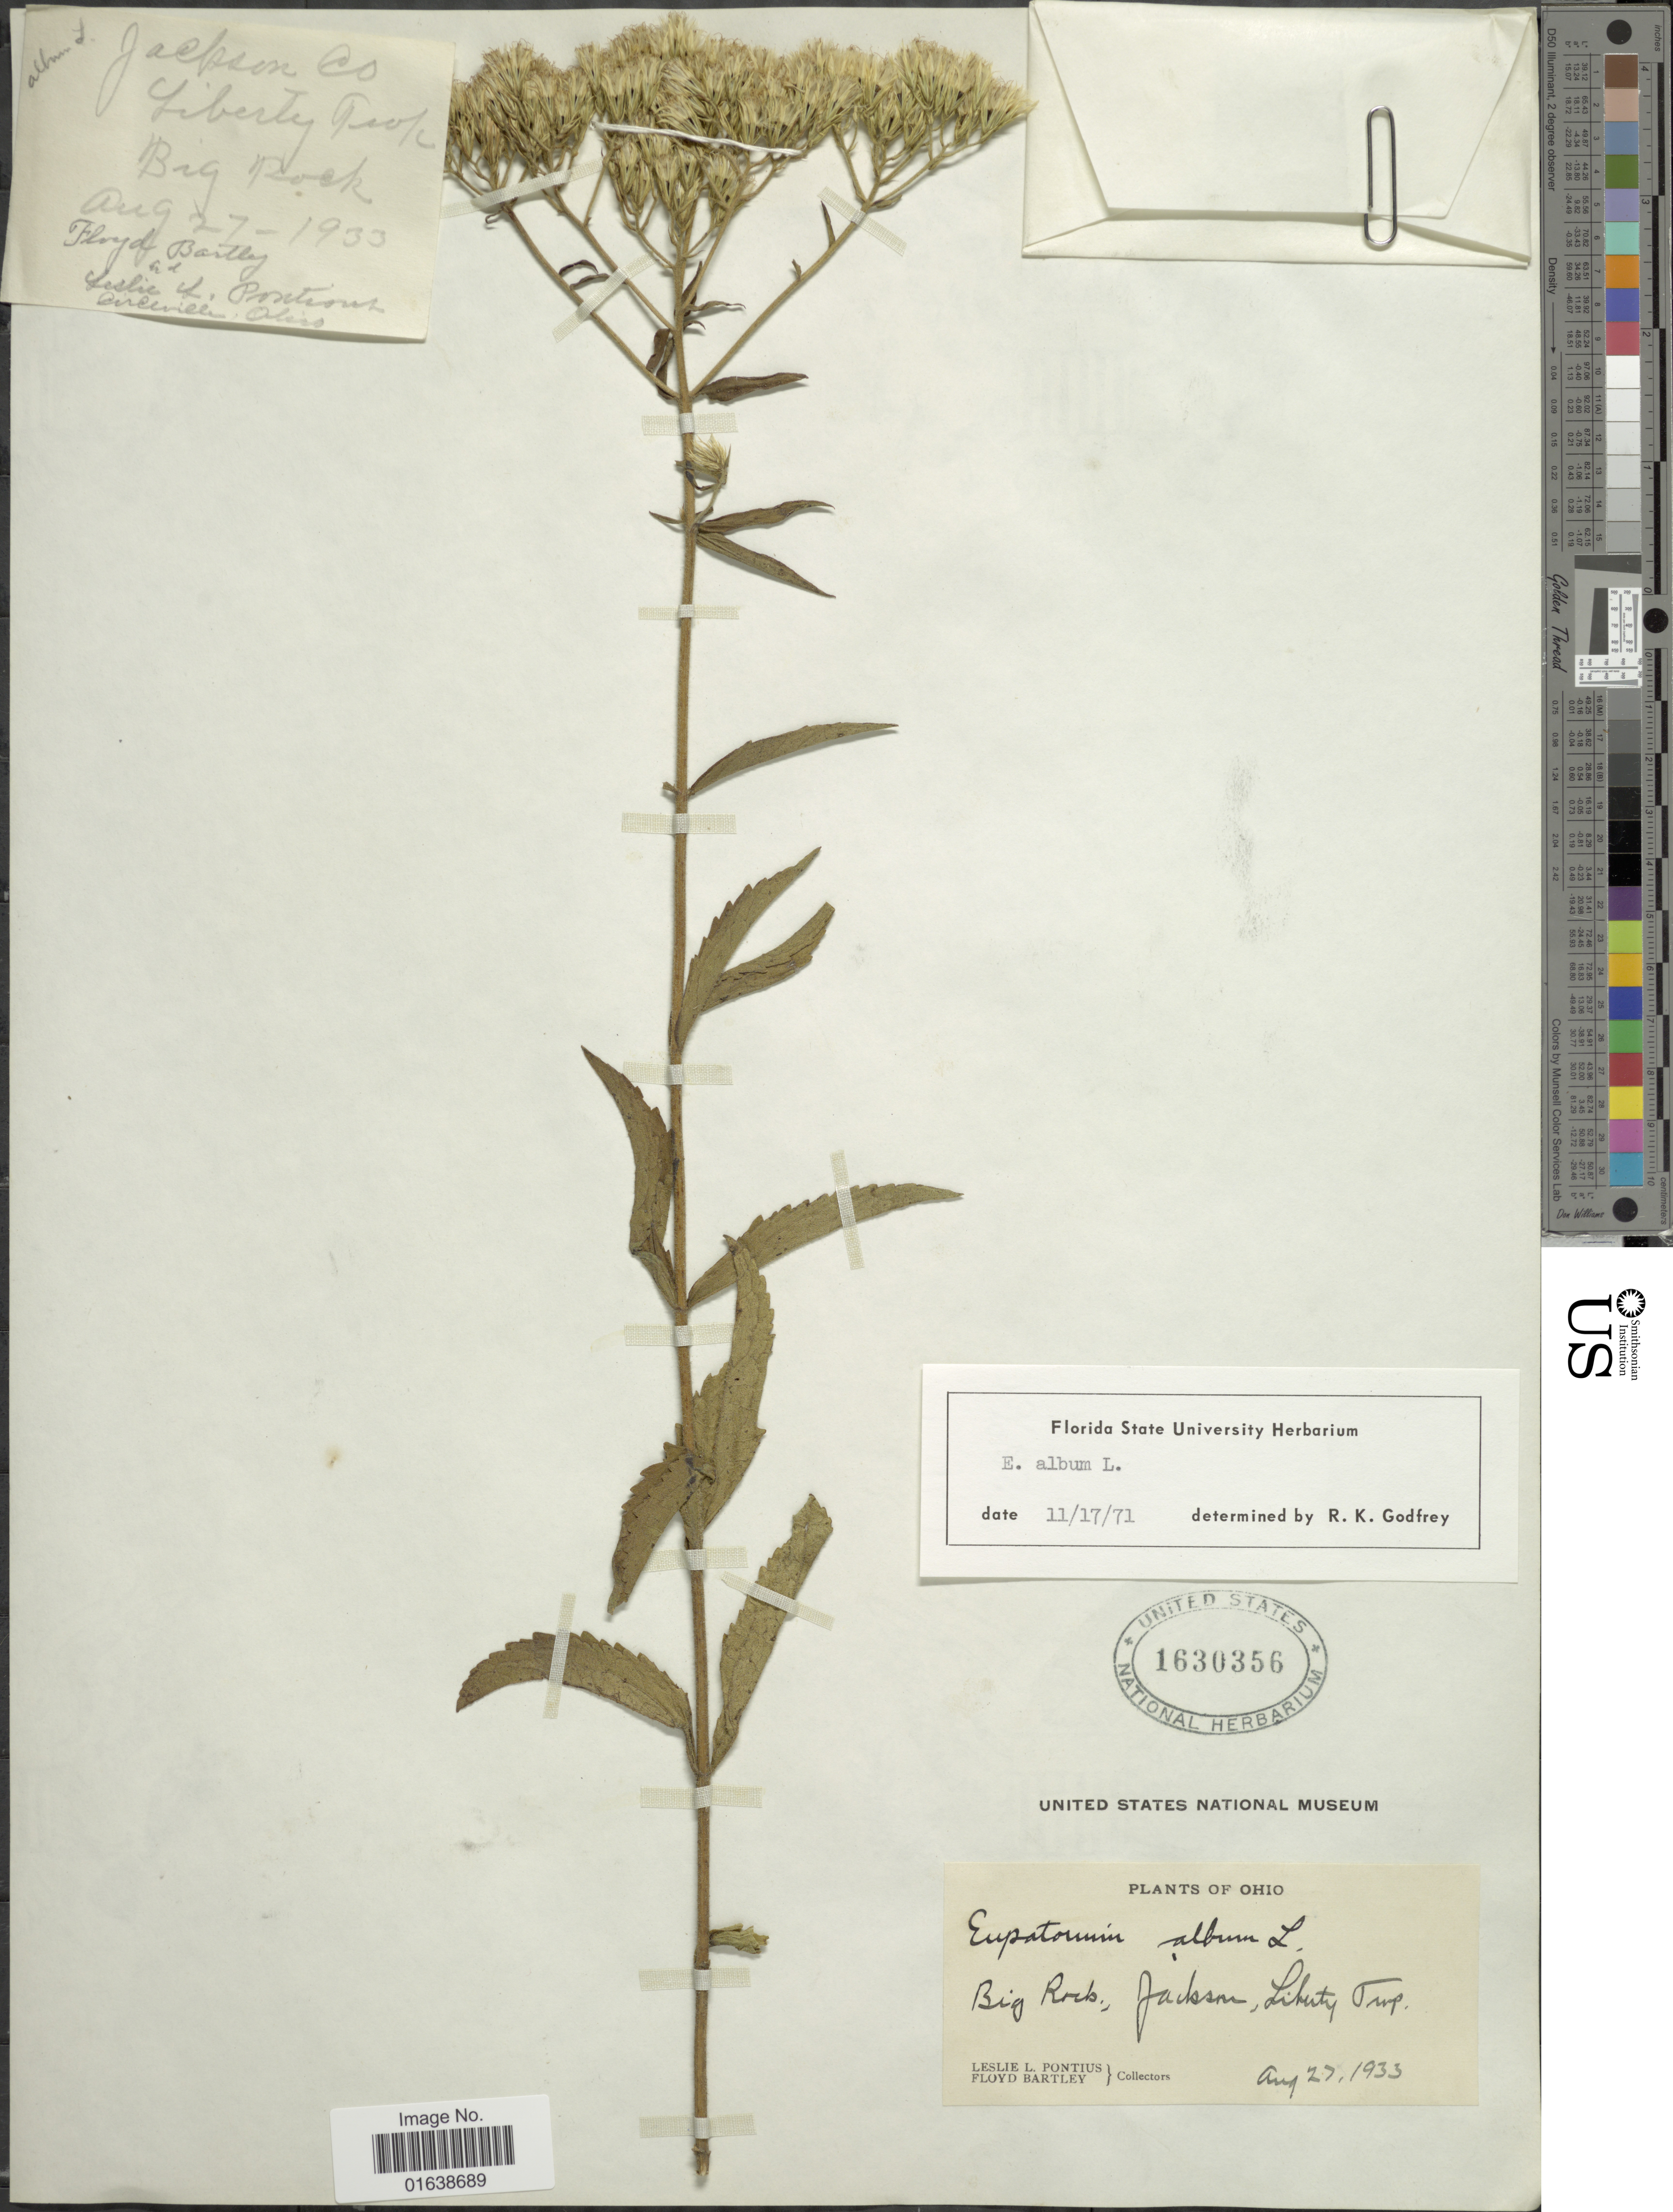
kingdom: Plantae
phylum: Tracheophyta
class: Magnoliopsida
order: Asterales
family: Asteraceae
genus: Eupatorium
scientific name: Eupatorium album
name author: L.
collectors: L. Pontius & F. Bartley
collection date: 1933-08-27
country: United States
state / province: Ohio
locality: Ohio. Big Rock. Jackson, Liberty Temp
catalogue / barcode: US 1630356